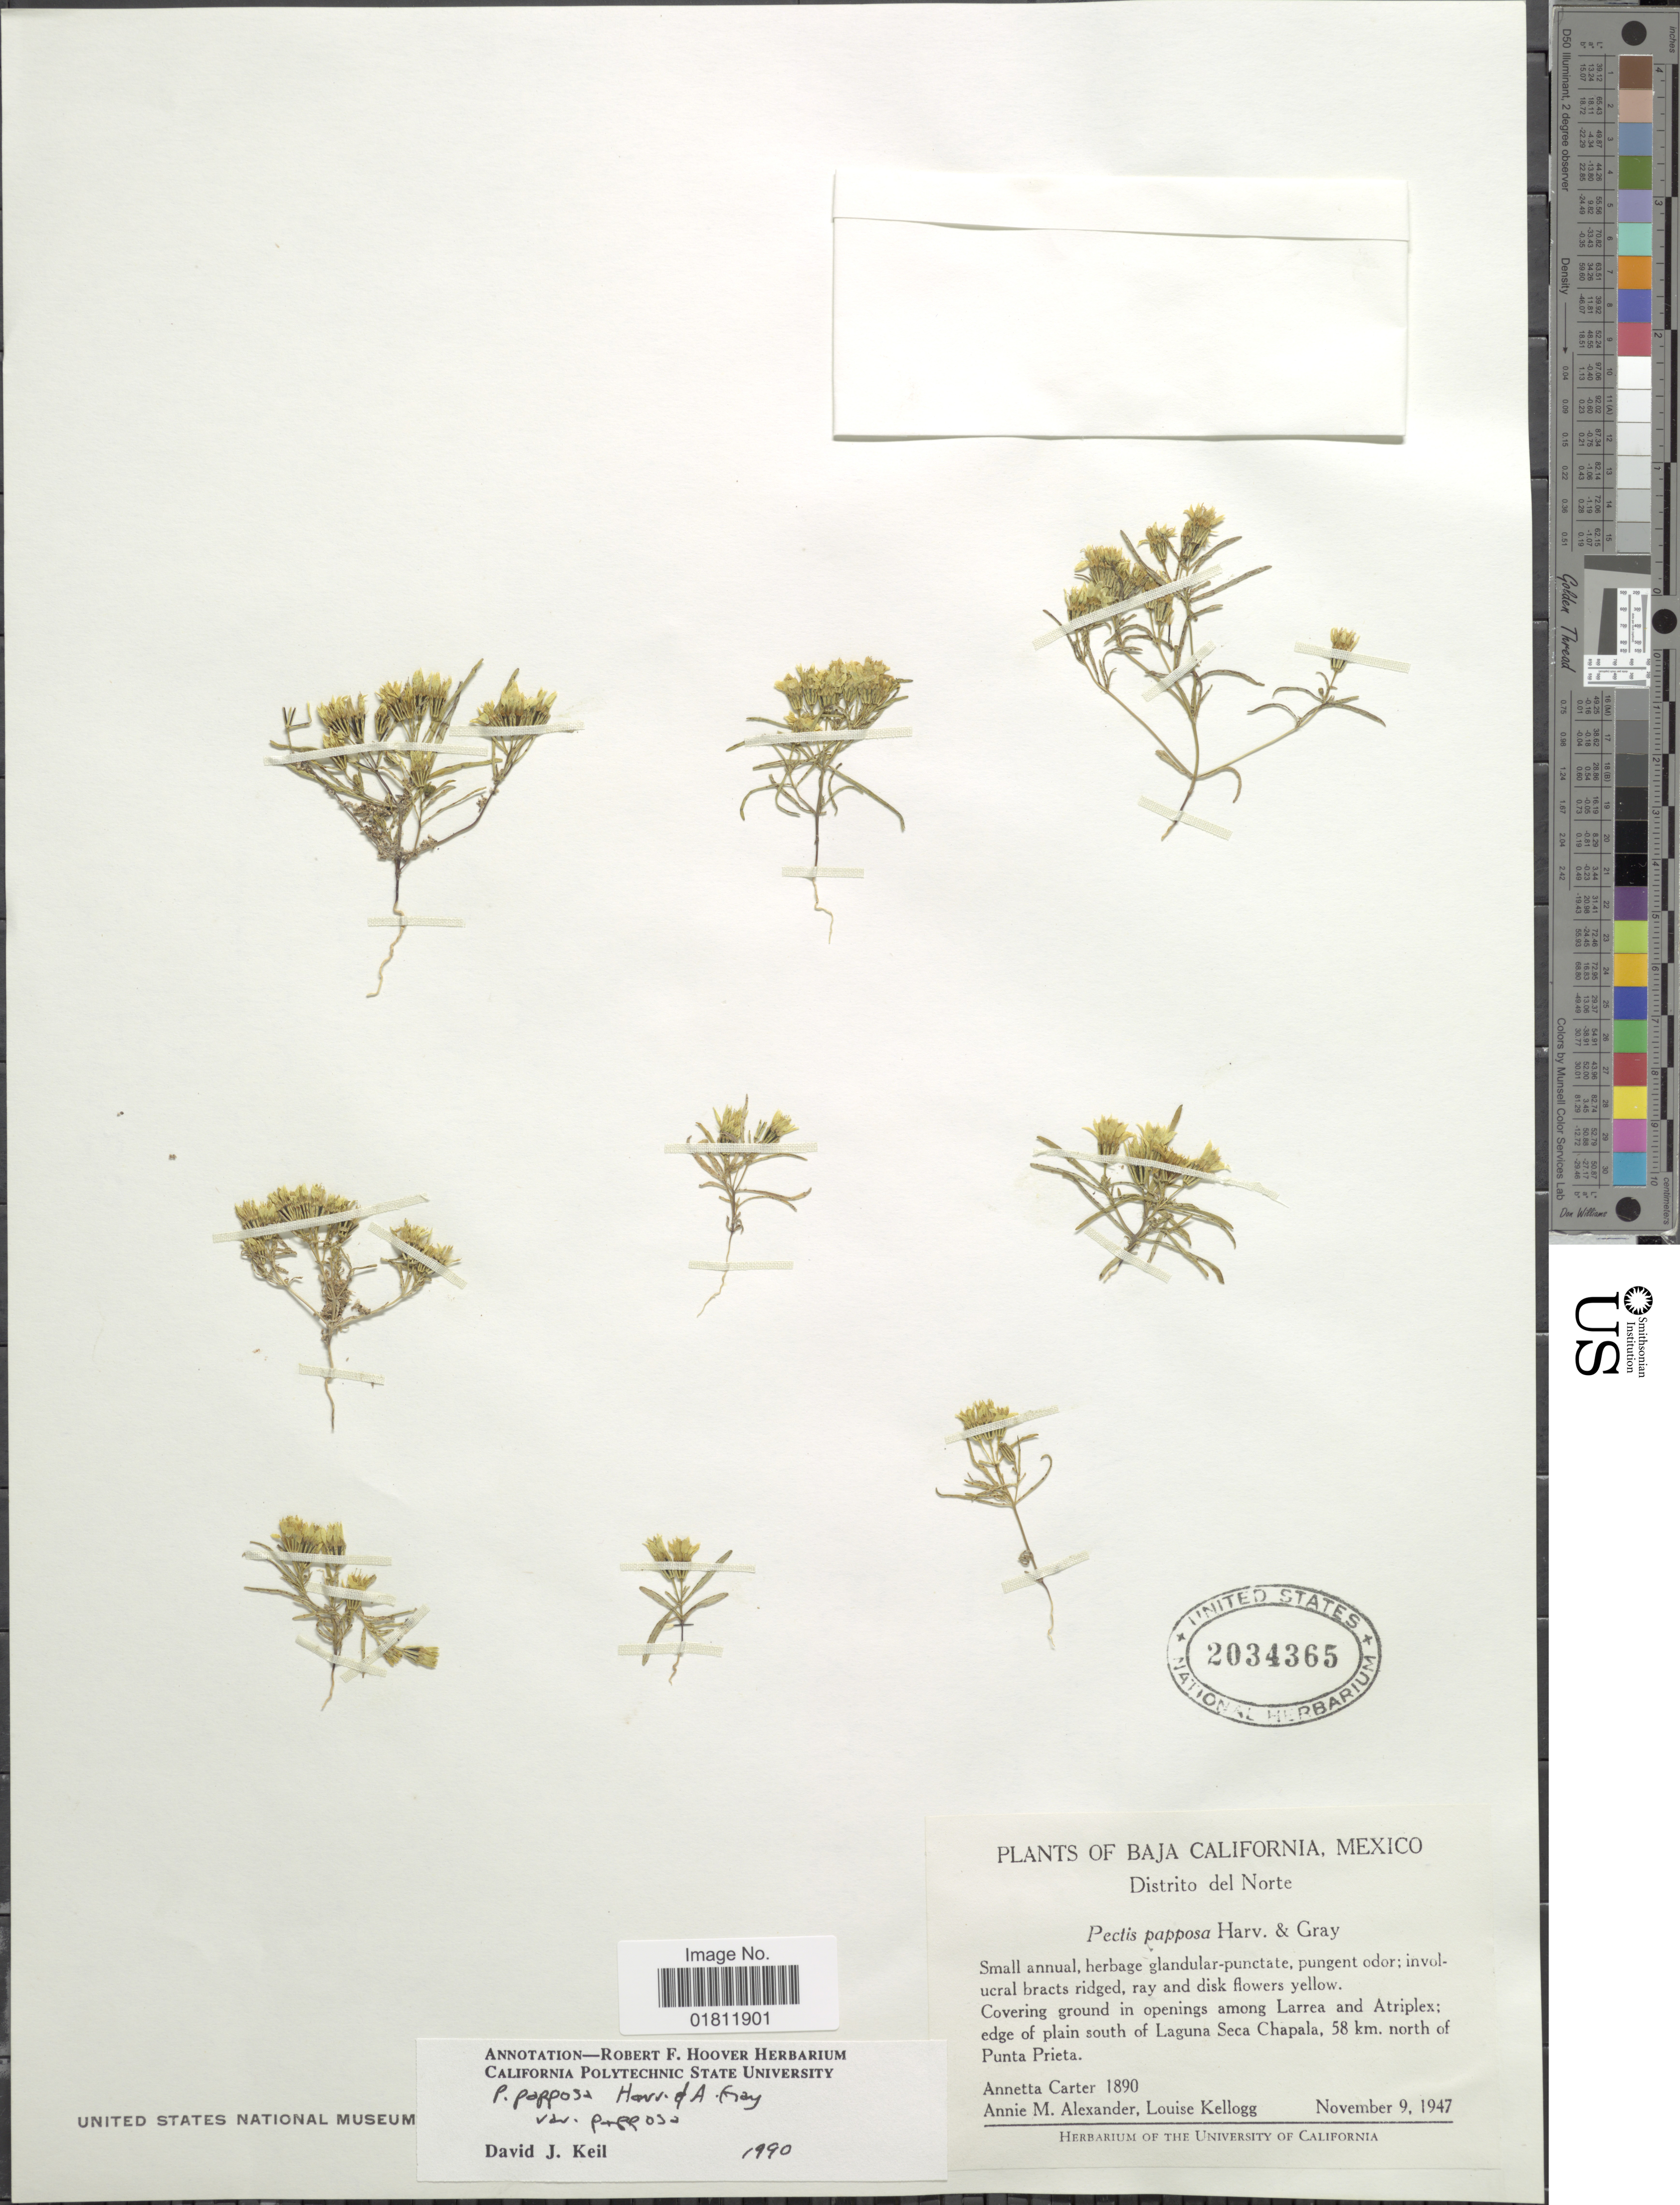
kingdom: Plantae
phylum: Tracheophyta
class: Magnoliopsida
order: Asterales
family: Asteraceae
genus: Pectis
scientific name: Pectis papposa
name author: Harv. & A. Gray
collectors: A. Carter, A. M. Alexander & L. Kellogg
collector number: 1890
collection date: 1947-11-09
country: Mexico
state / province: Baja California Norte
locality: Baja California, Mexico. Dsitrito del Norte. Edge of plain south of Laguna Seca Chapala, 58 km. north of Punta Prieta.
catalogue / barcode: US 2034365